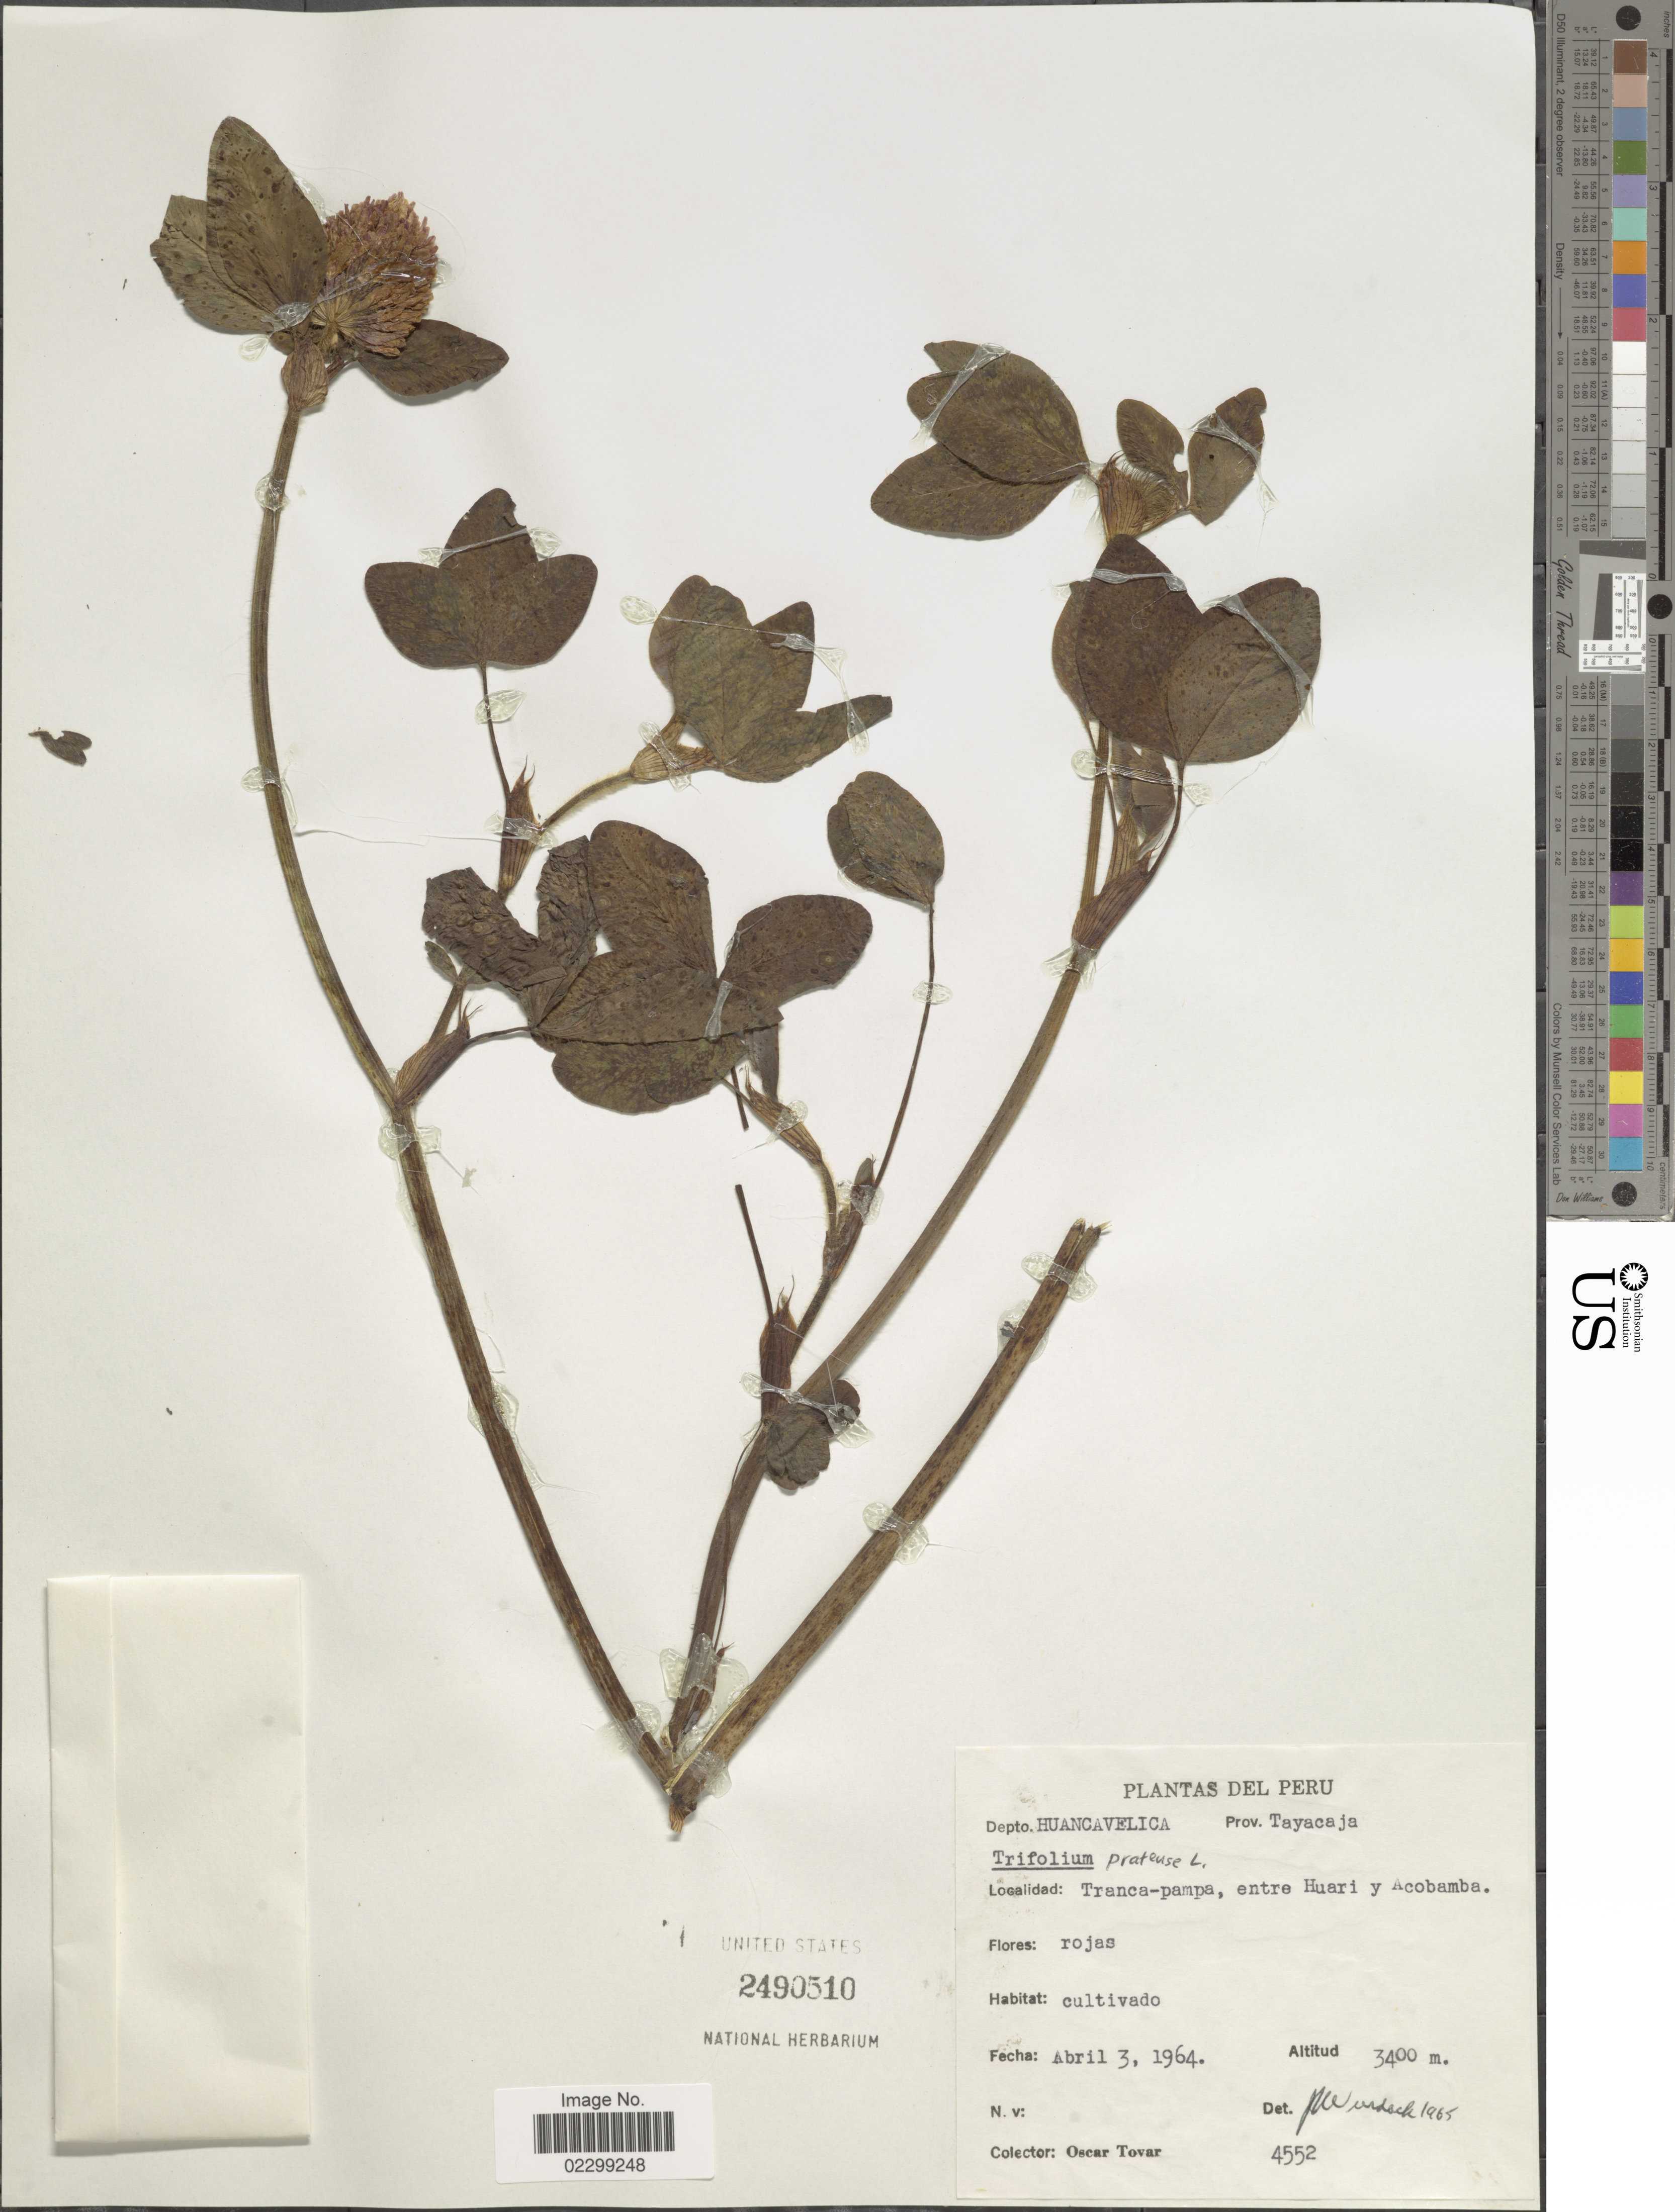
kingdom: Plantae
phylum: Tracheophyta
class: Magnoliopsida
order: Fabales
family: Fabaceae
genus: Trifolium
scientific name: Trifolium pratense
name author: L.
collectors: O. Tovar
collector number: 4552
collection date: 1964-04-03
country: Peru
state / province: Huancavelica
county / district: Tayacaja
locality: Prov. Tayacaja, Tranca-pampa, entre Huari y Acobamba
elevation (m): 3400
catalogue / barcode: US 2490510